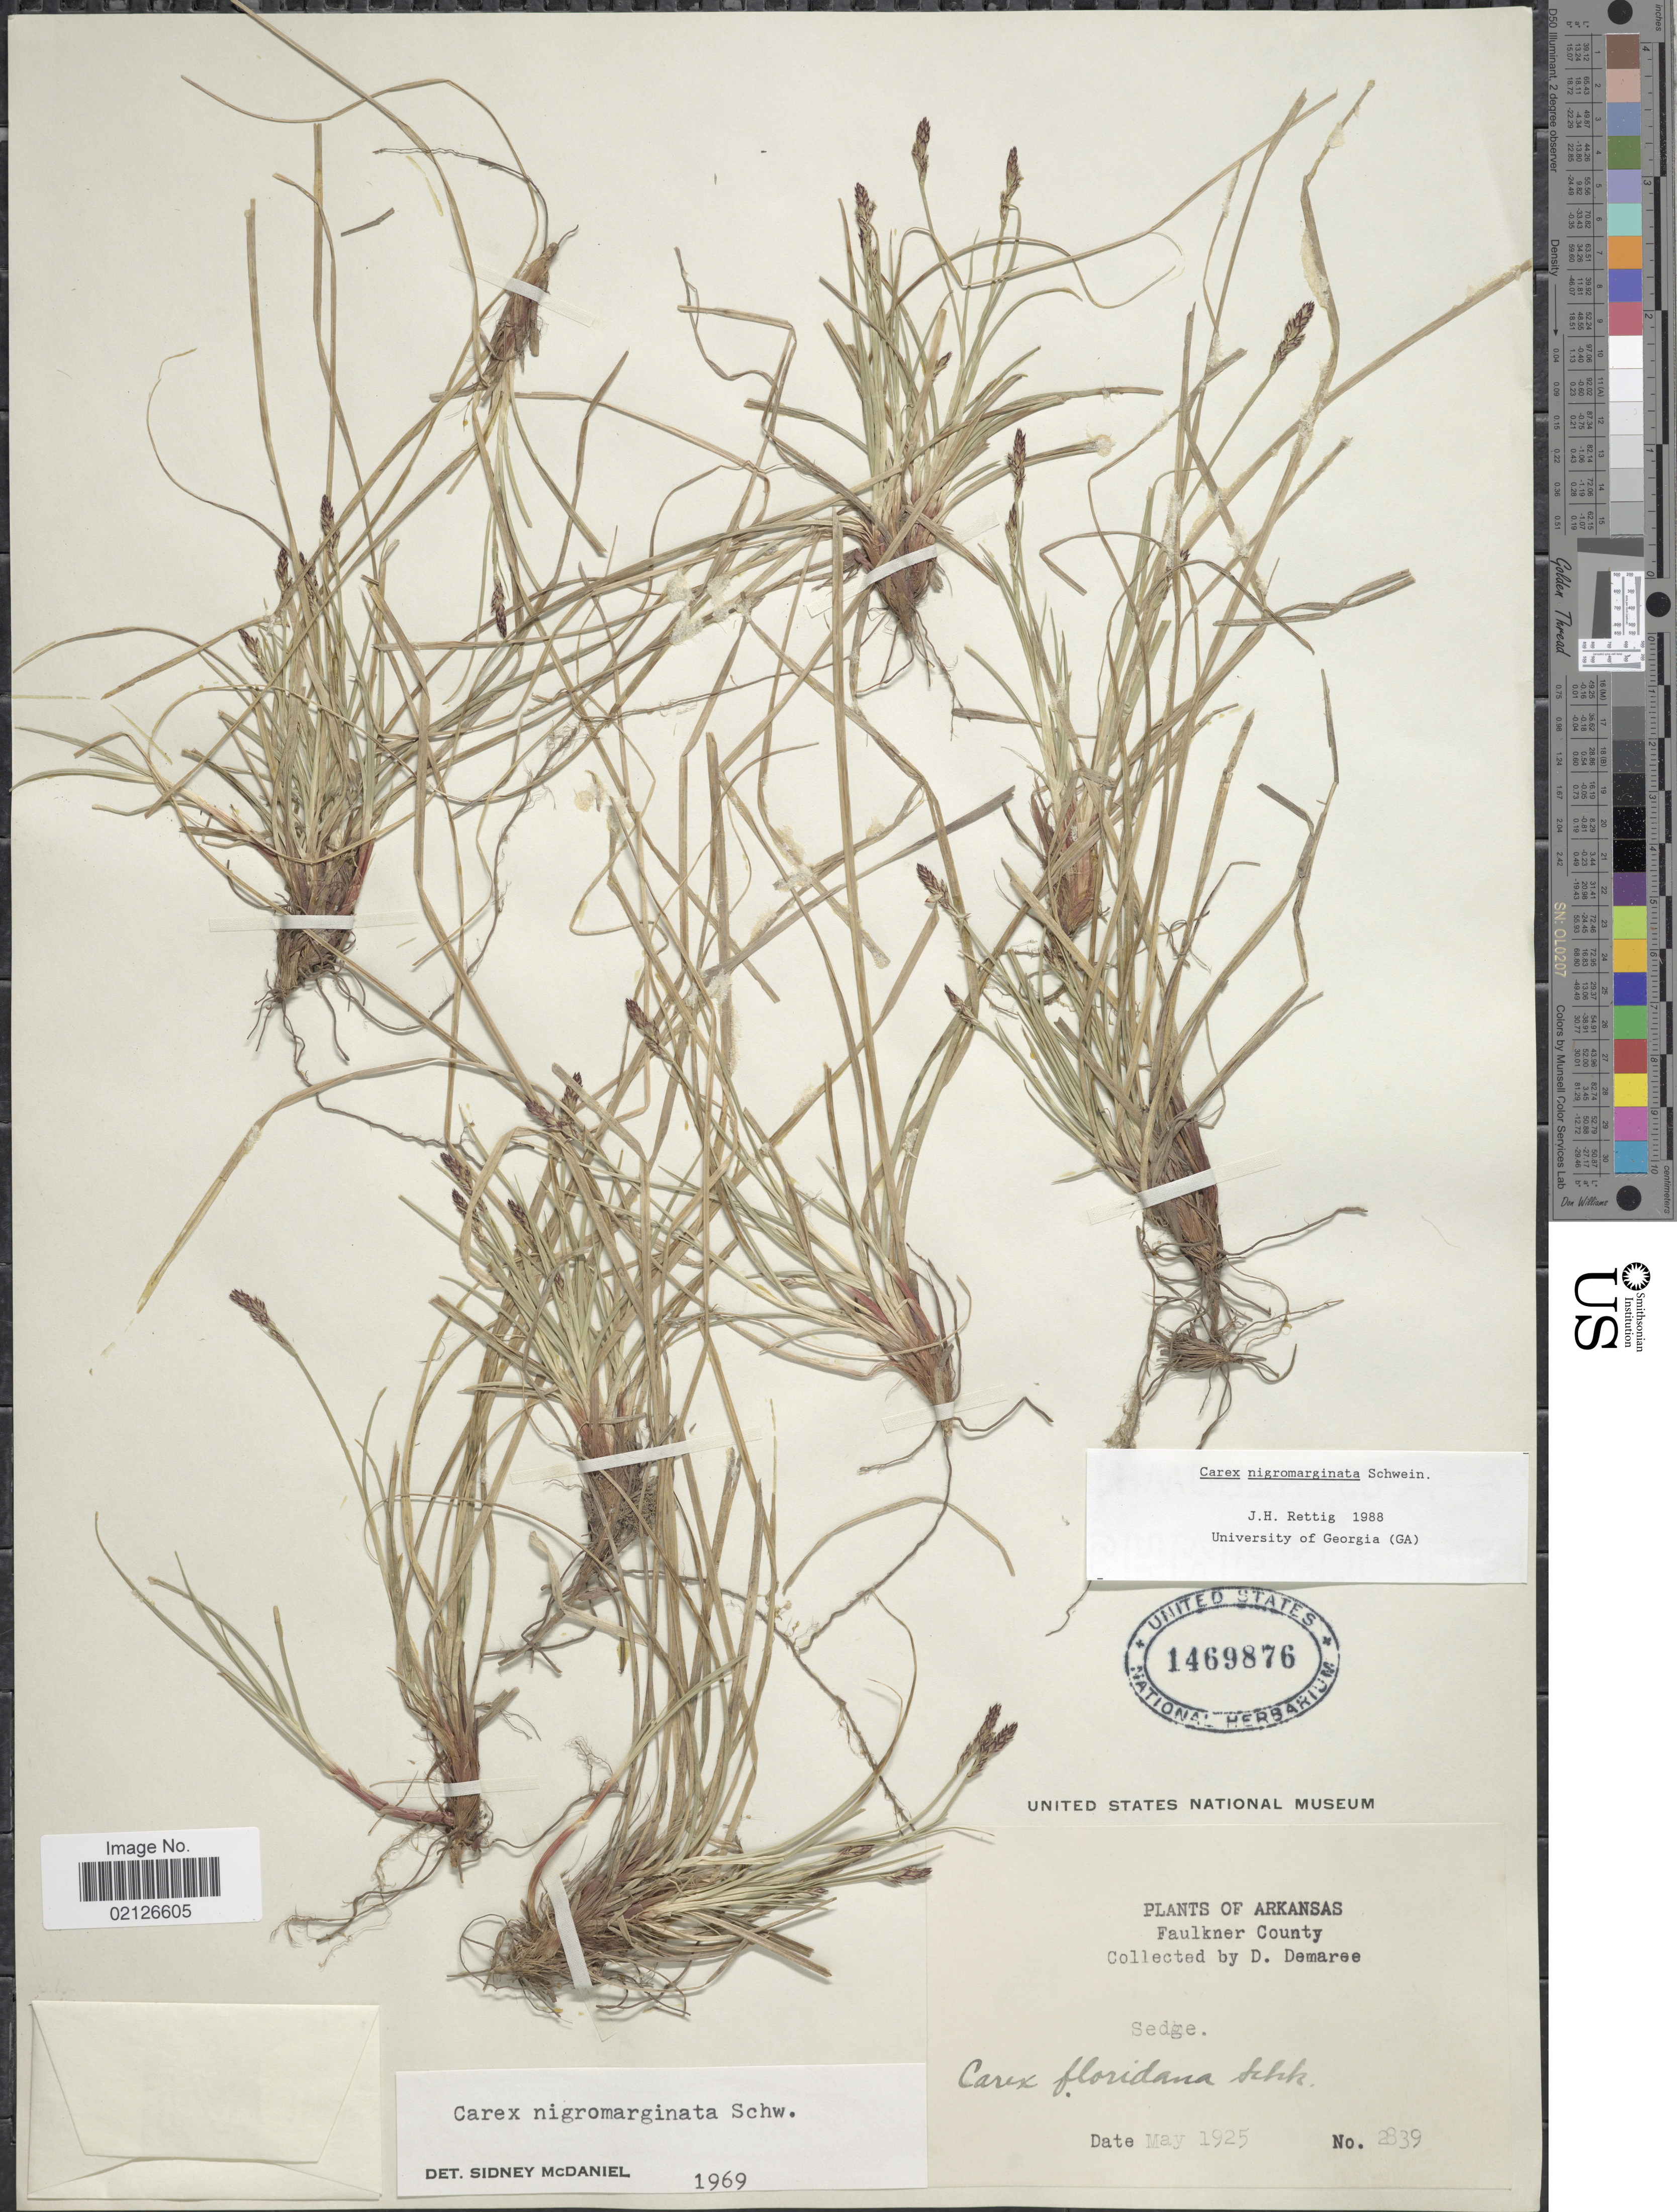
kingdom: Plantae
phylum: Tracheophyta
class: Liliopsida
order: Poales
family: Cyperaceae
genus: Carex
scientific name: Carex nigromarginata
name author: Schwein.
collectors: D. Demaree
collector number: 2839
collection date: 1925-05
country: United States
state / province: Arkansas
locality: Faulkner County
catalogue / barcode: US 1469876